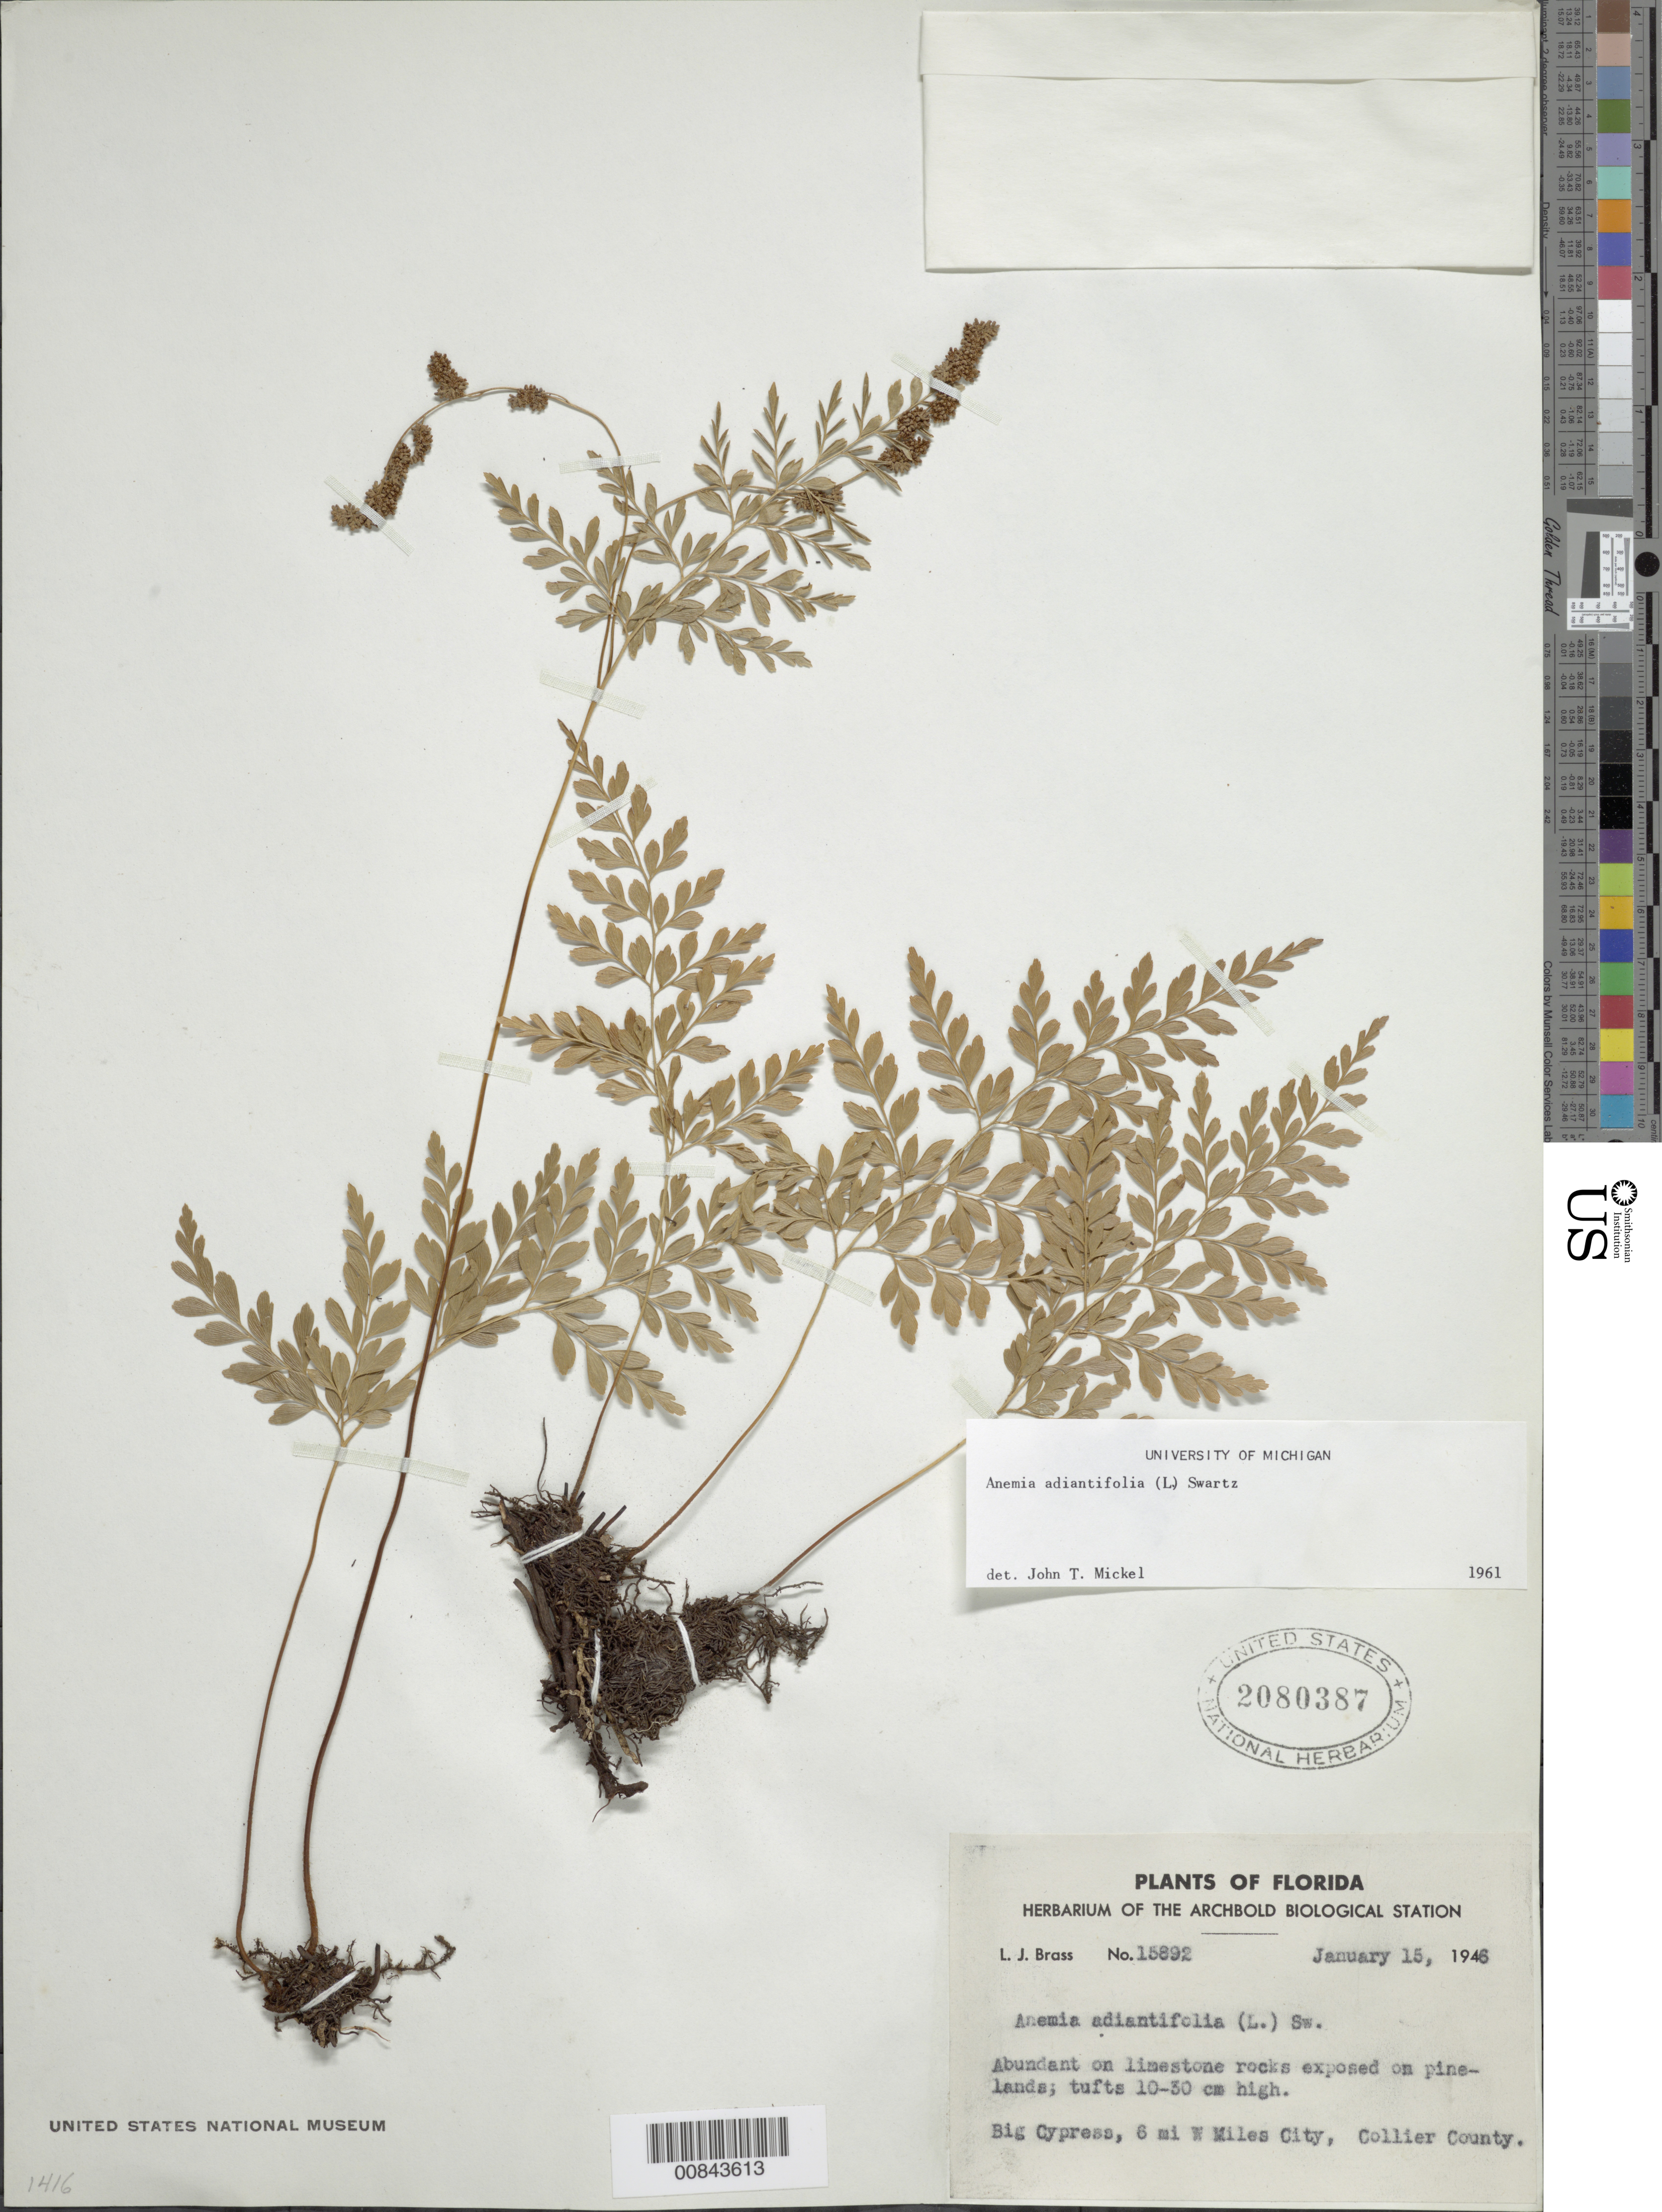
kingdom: Plantae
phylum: Tracheophyta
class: Polypodiopsida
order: Schizaeales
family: Anemiaceae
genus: Anemia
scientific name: Anemia adiantifolia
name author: (L.) Sw.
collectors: L. J. Brass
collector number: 15892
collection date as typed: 15 Jan 1946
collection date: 1946-01-15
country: United States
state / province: Florida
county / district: Collier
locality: Big Cypress, 6 mi. W of Miles City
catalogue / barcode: US 2080387